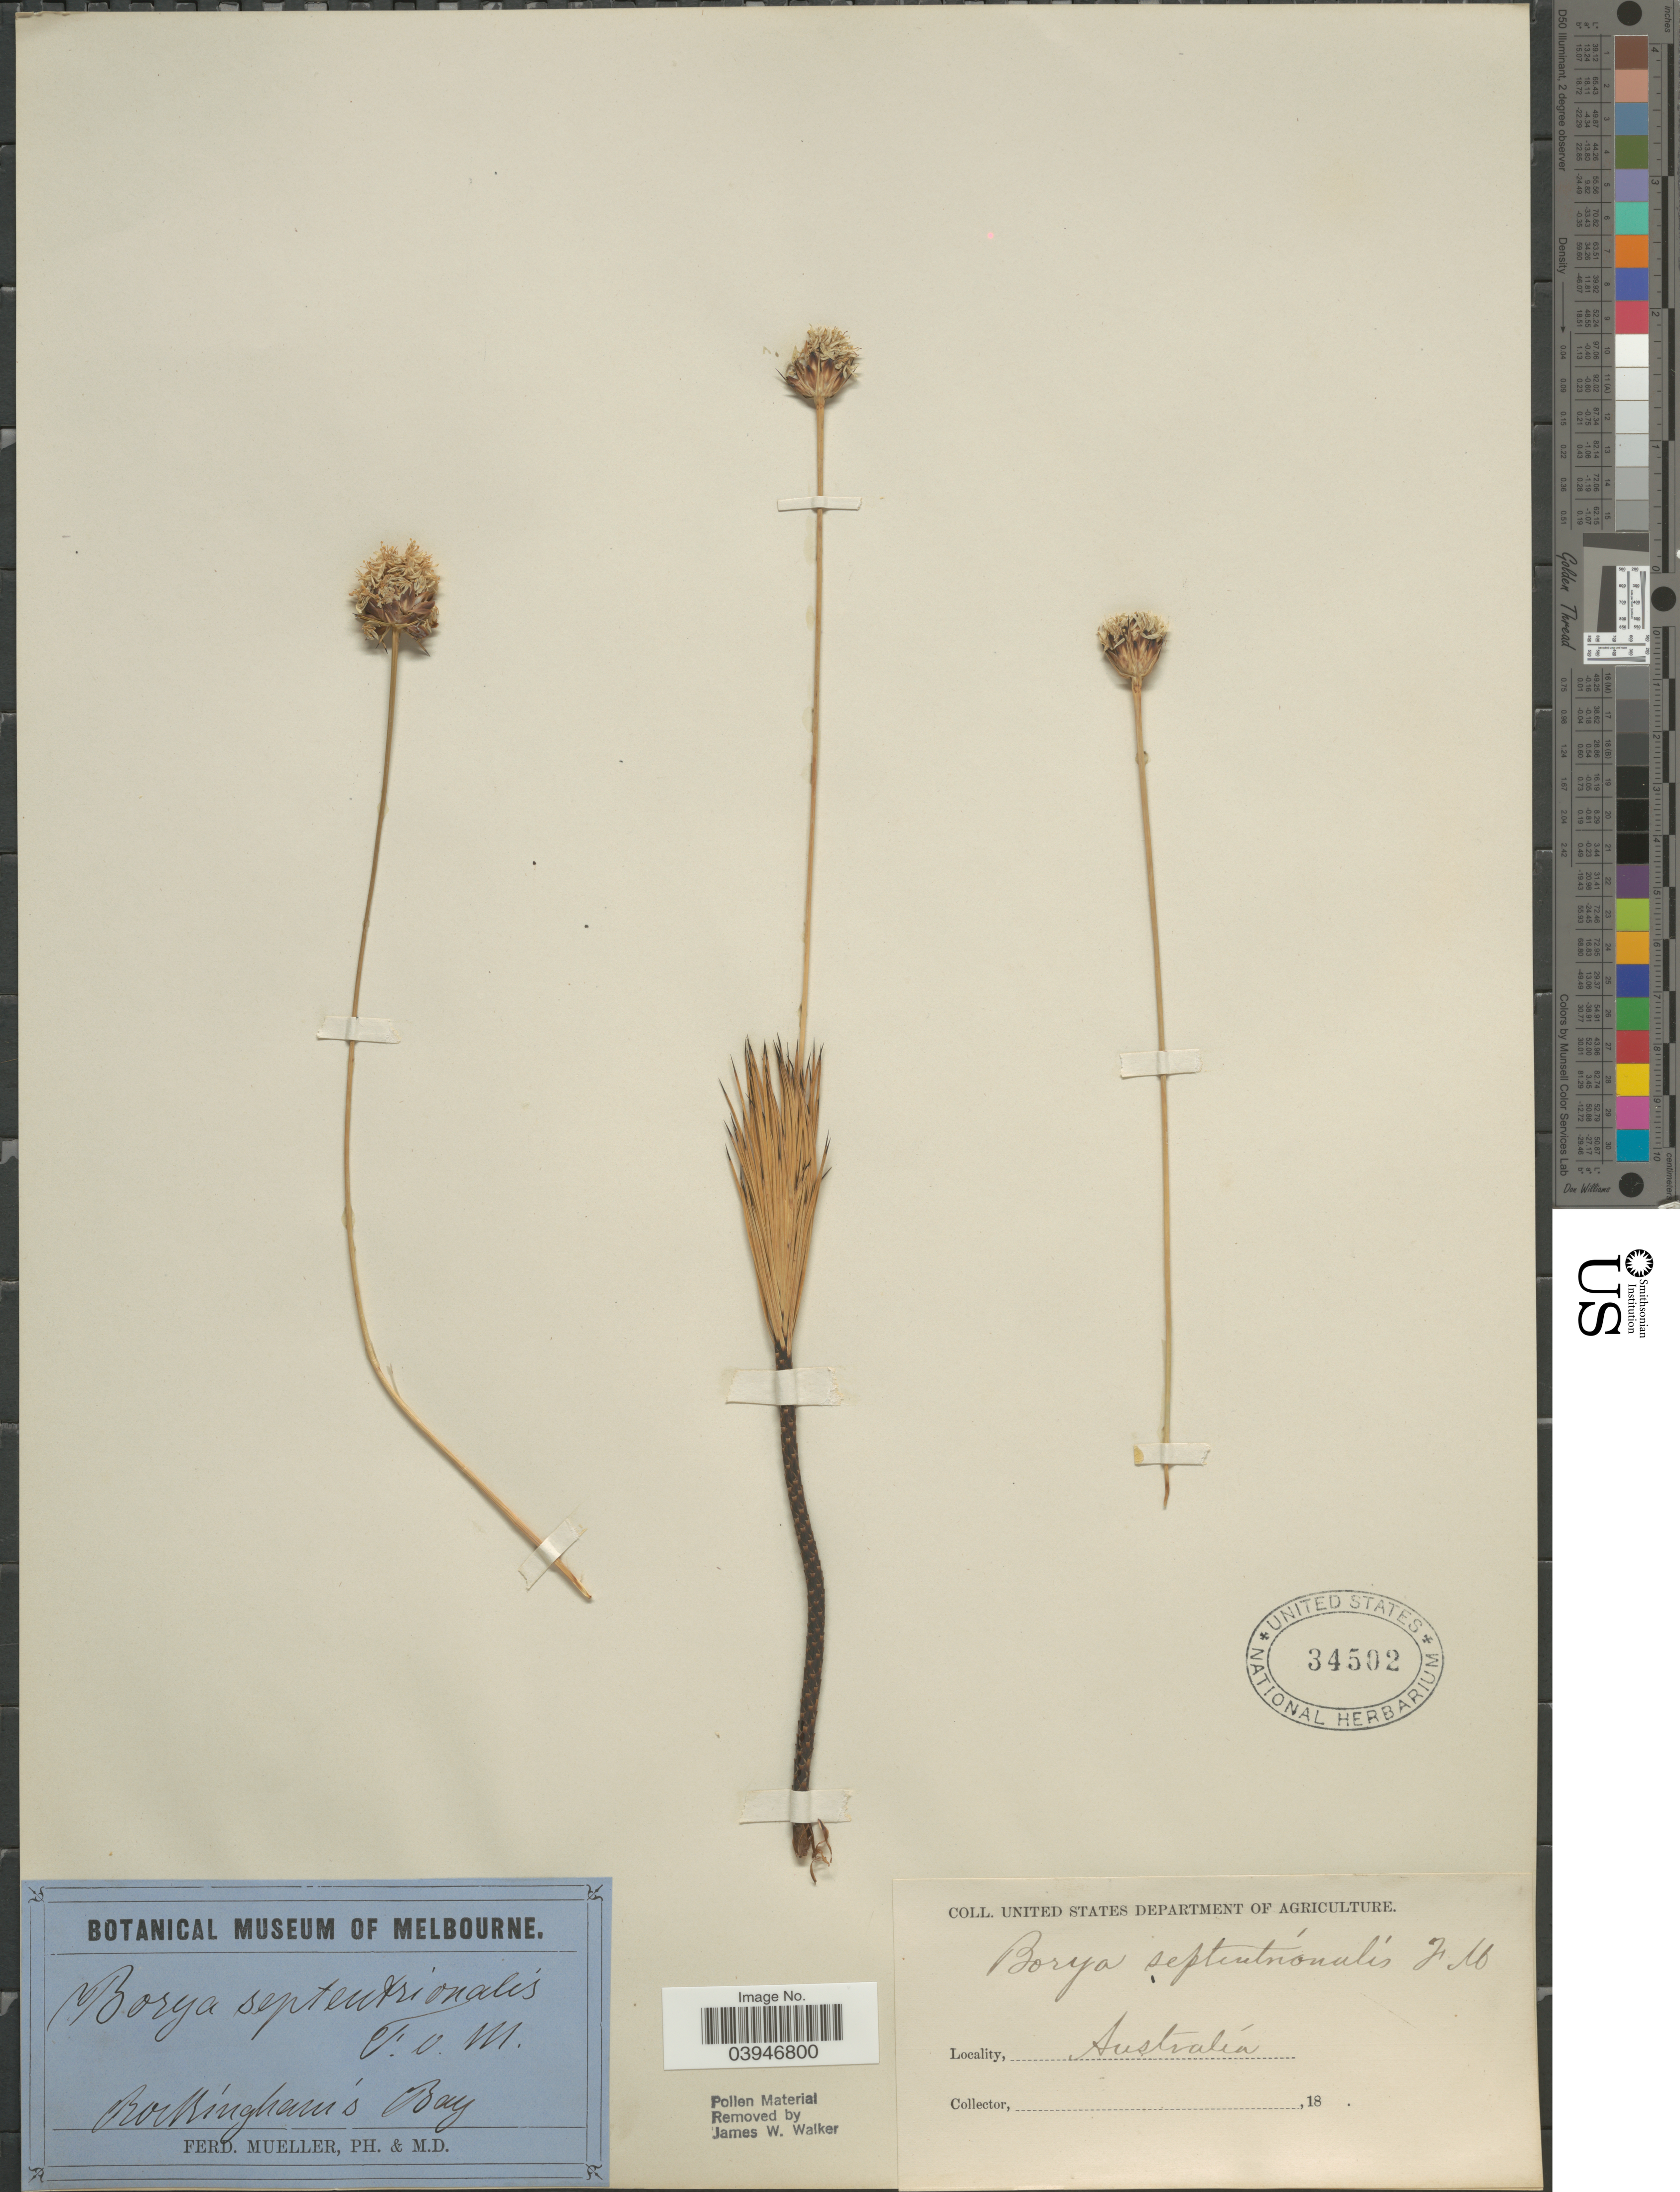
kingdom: Plantae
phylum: Tracheophyta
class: Liliopsida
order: Asparagales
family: Boryaceae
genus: Borya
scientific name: Borya septentrionalis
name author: F. Muell.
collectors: F. Mueller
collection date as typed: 18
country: Australia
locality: Rockingham's Bay.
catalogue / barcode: US 34502